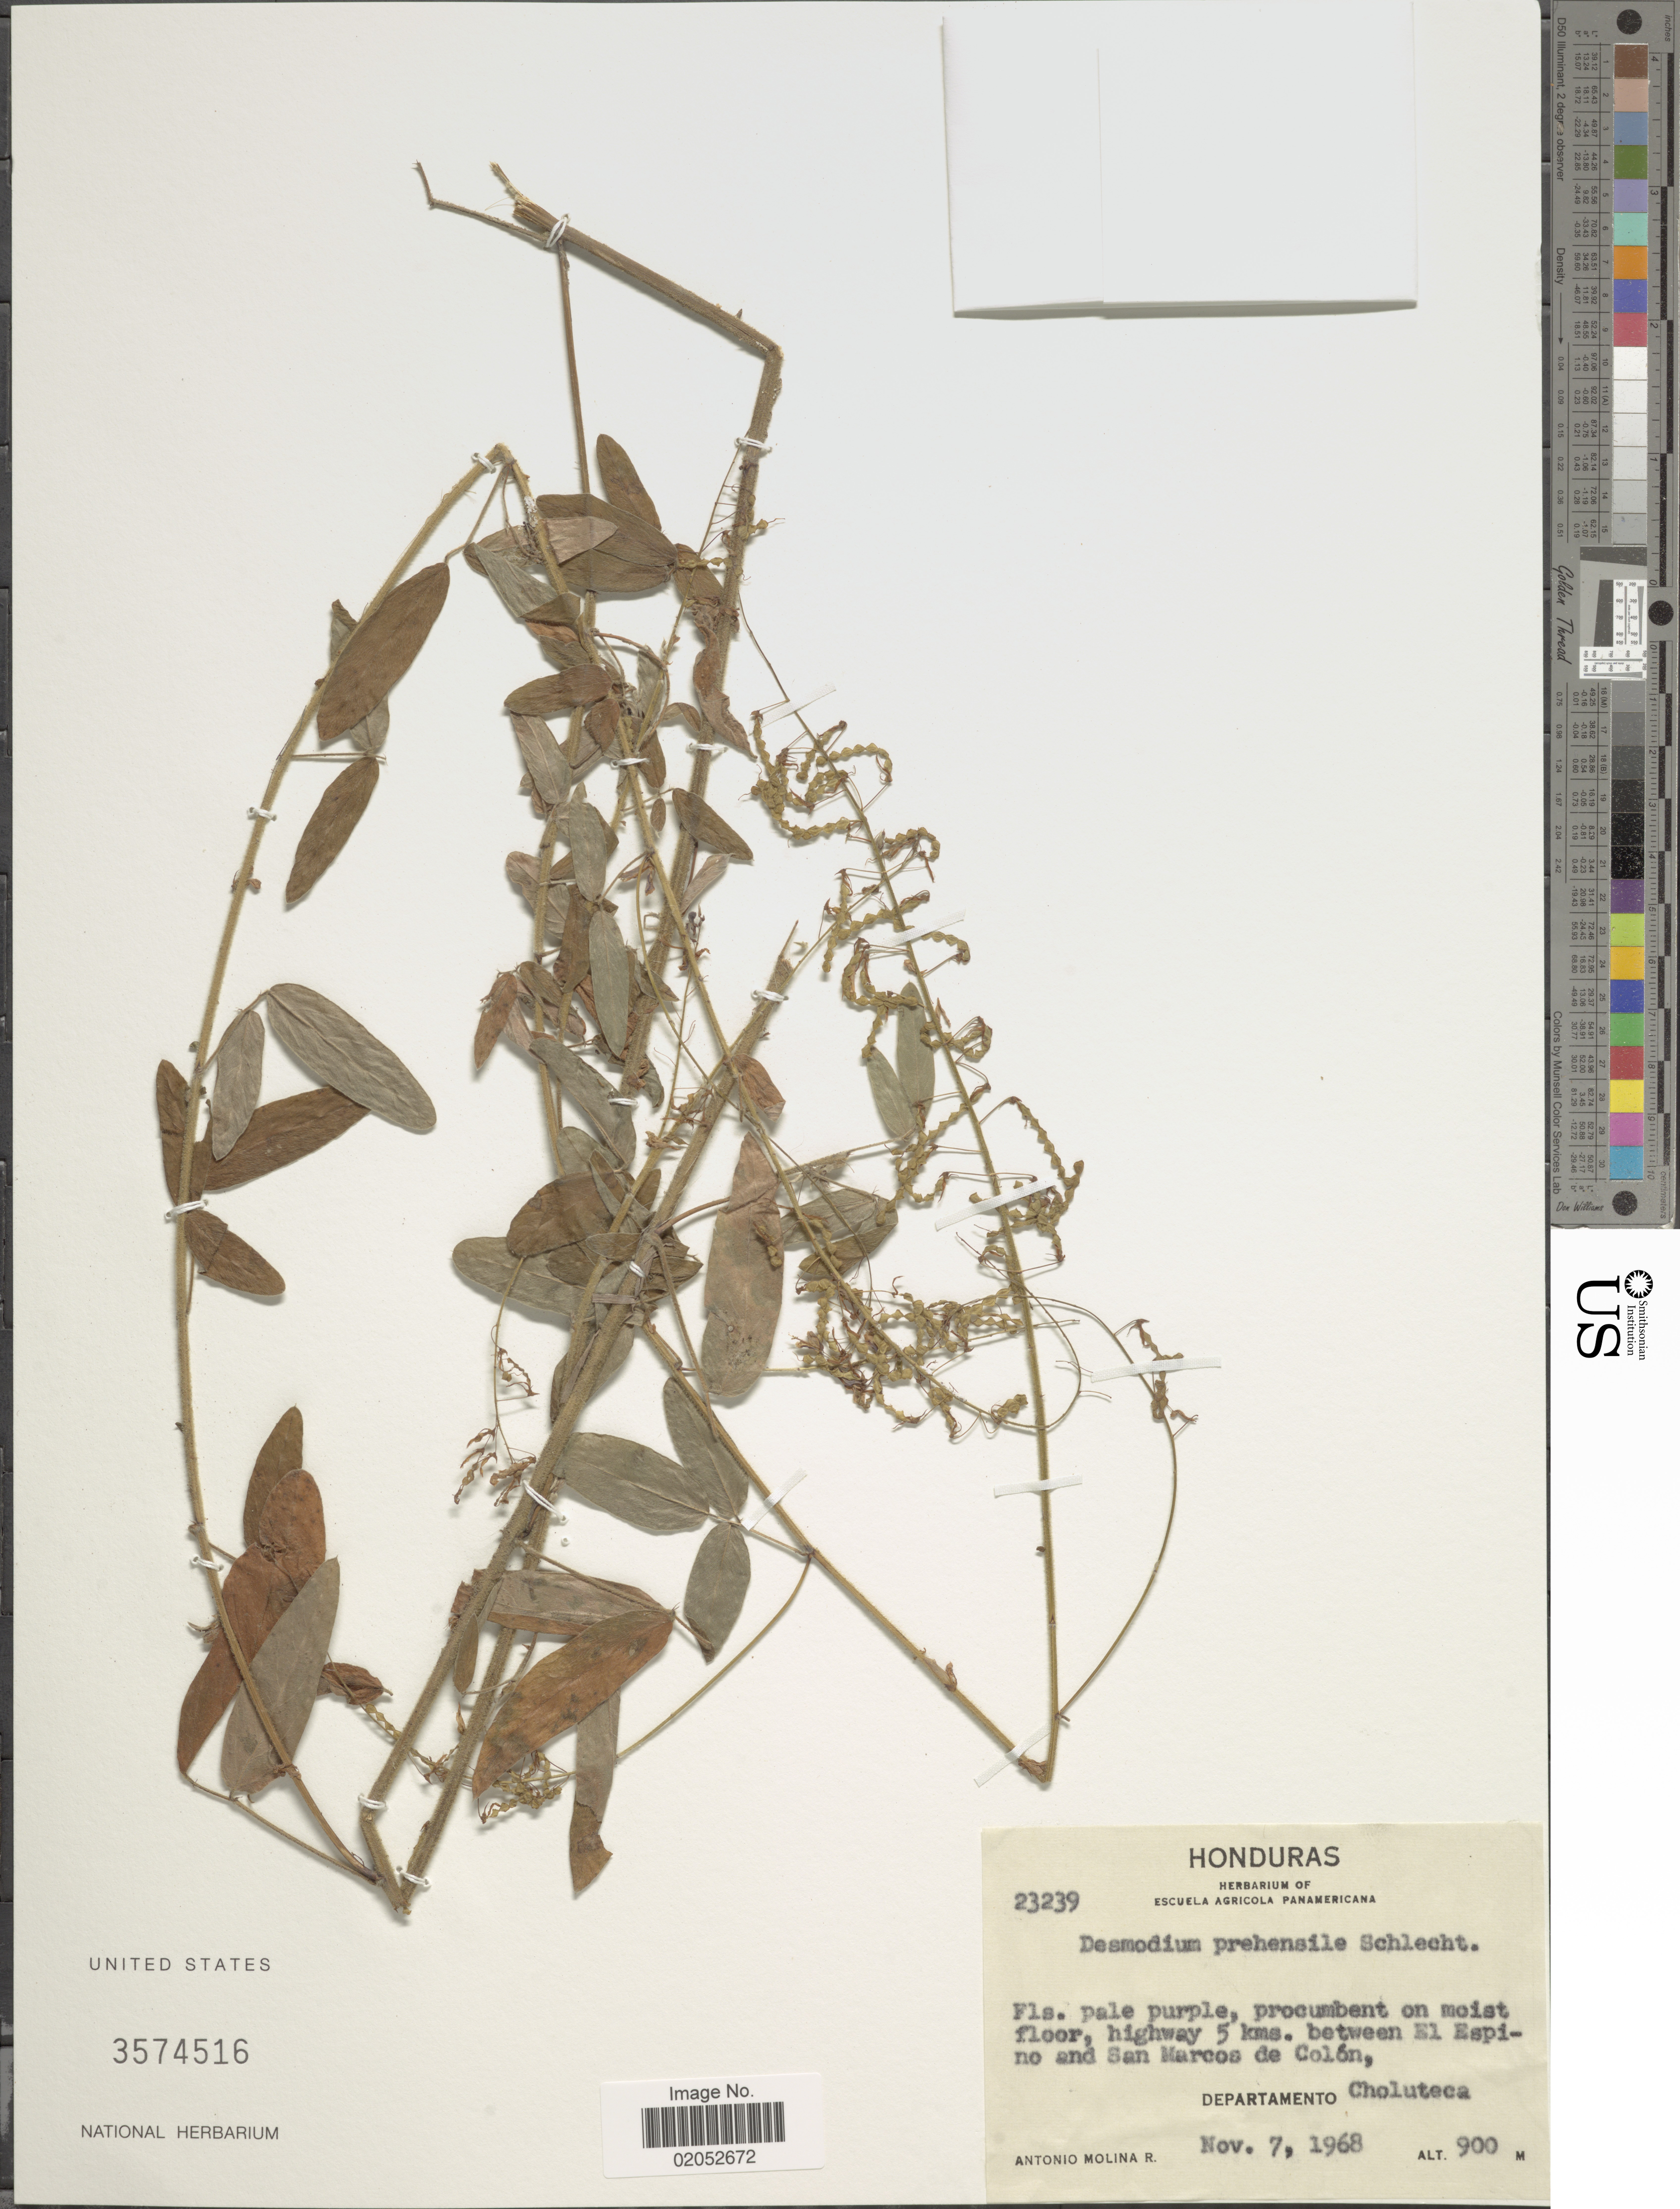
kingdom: Plantae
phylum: Tracheophyta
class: Magnoliopsida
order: Fabales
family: Fabaceae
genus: Desmodium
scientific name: Desmodium prehensile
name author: Schltdl.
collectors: A. Molina R.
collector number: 23239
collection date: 1968-11-07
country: Honduras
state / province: Choluteca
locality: Highway 5 kms. between el Espino and San Marcos de Colon, Departamento Choluteca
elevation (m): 900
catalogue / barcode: US 3574516